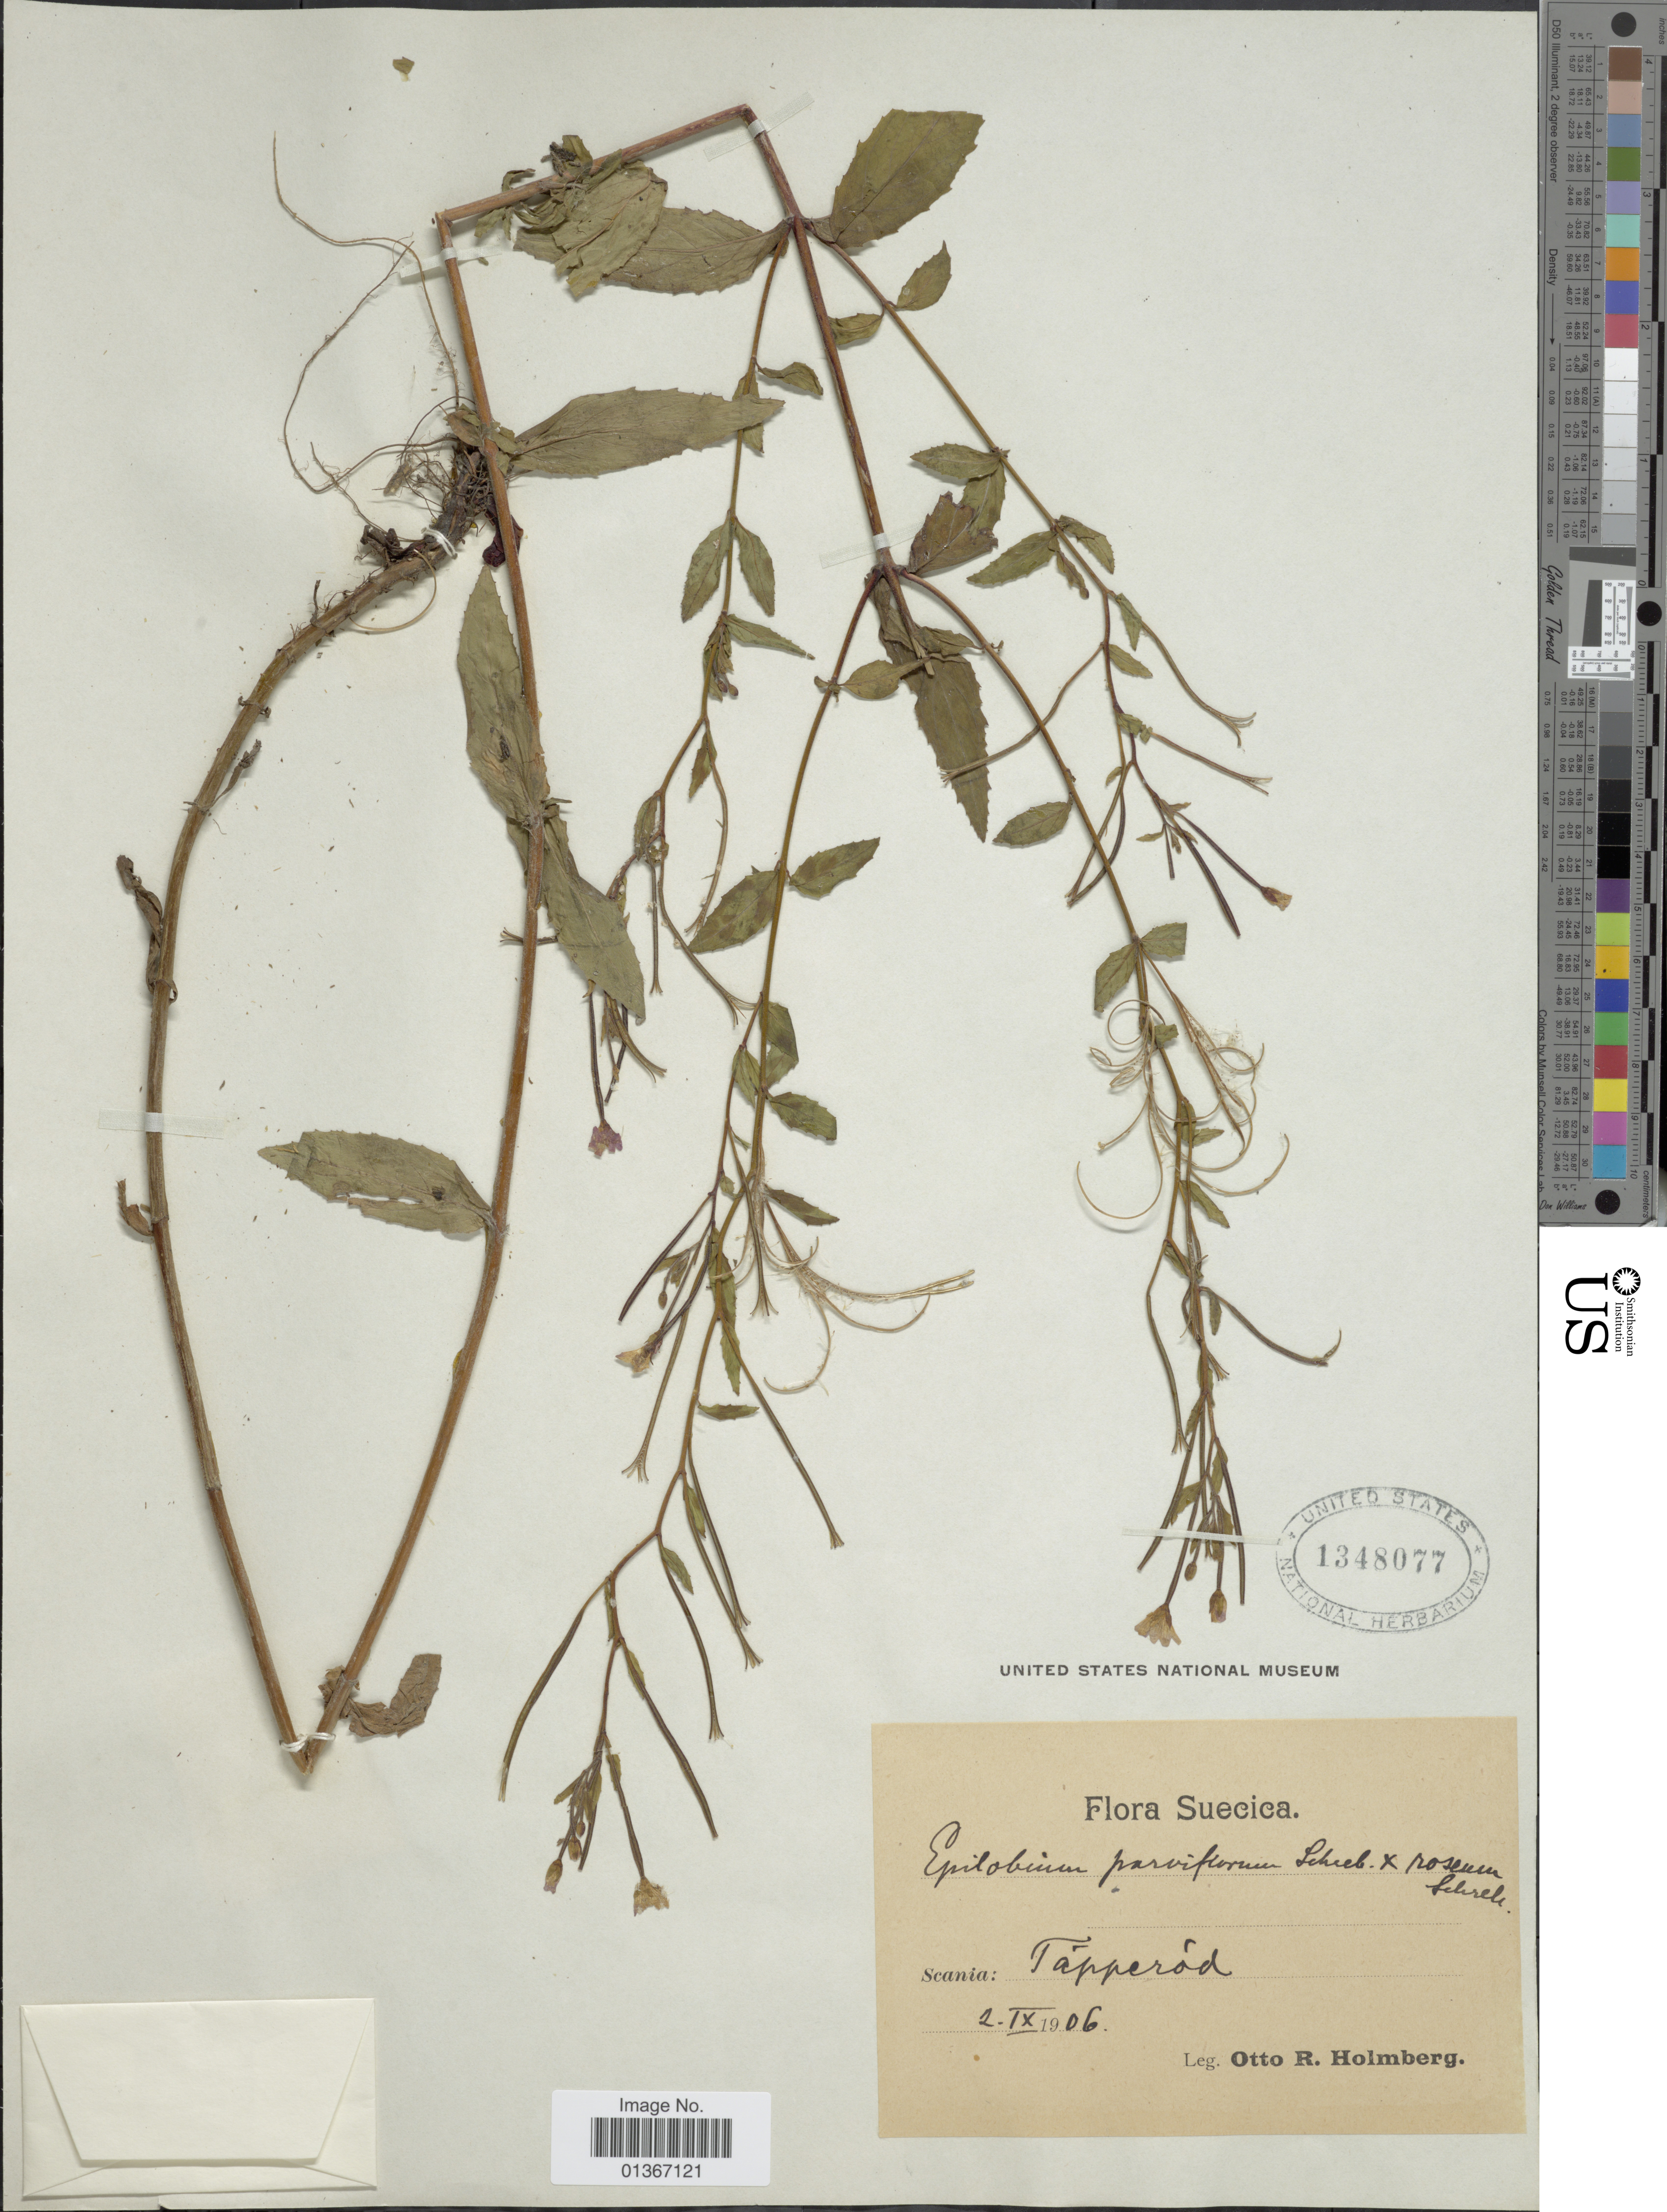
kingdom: Plantae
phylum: Tracheophyta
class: Magnoliopsida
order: Myrtales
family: Onagraceae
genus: Epilobium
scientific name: Epilobium parviflorum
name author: Schreb.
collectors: O. Holmberg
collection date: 1906-09-02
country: Sweden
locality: Suecica. Scania: Tápperôd.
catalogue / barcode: US 1348077